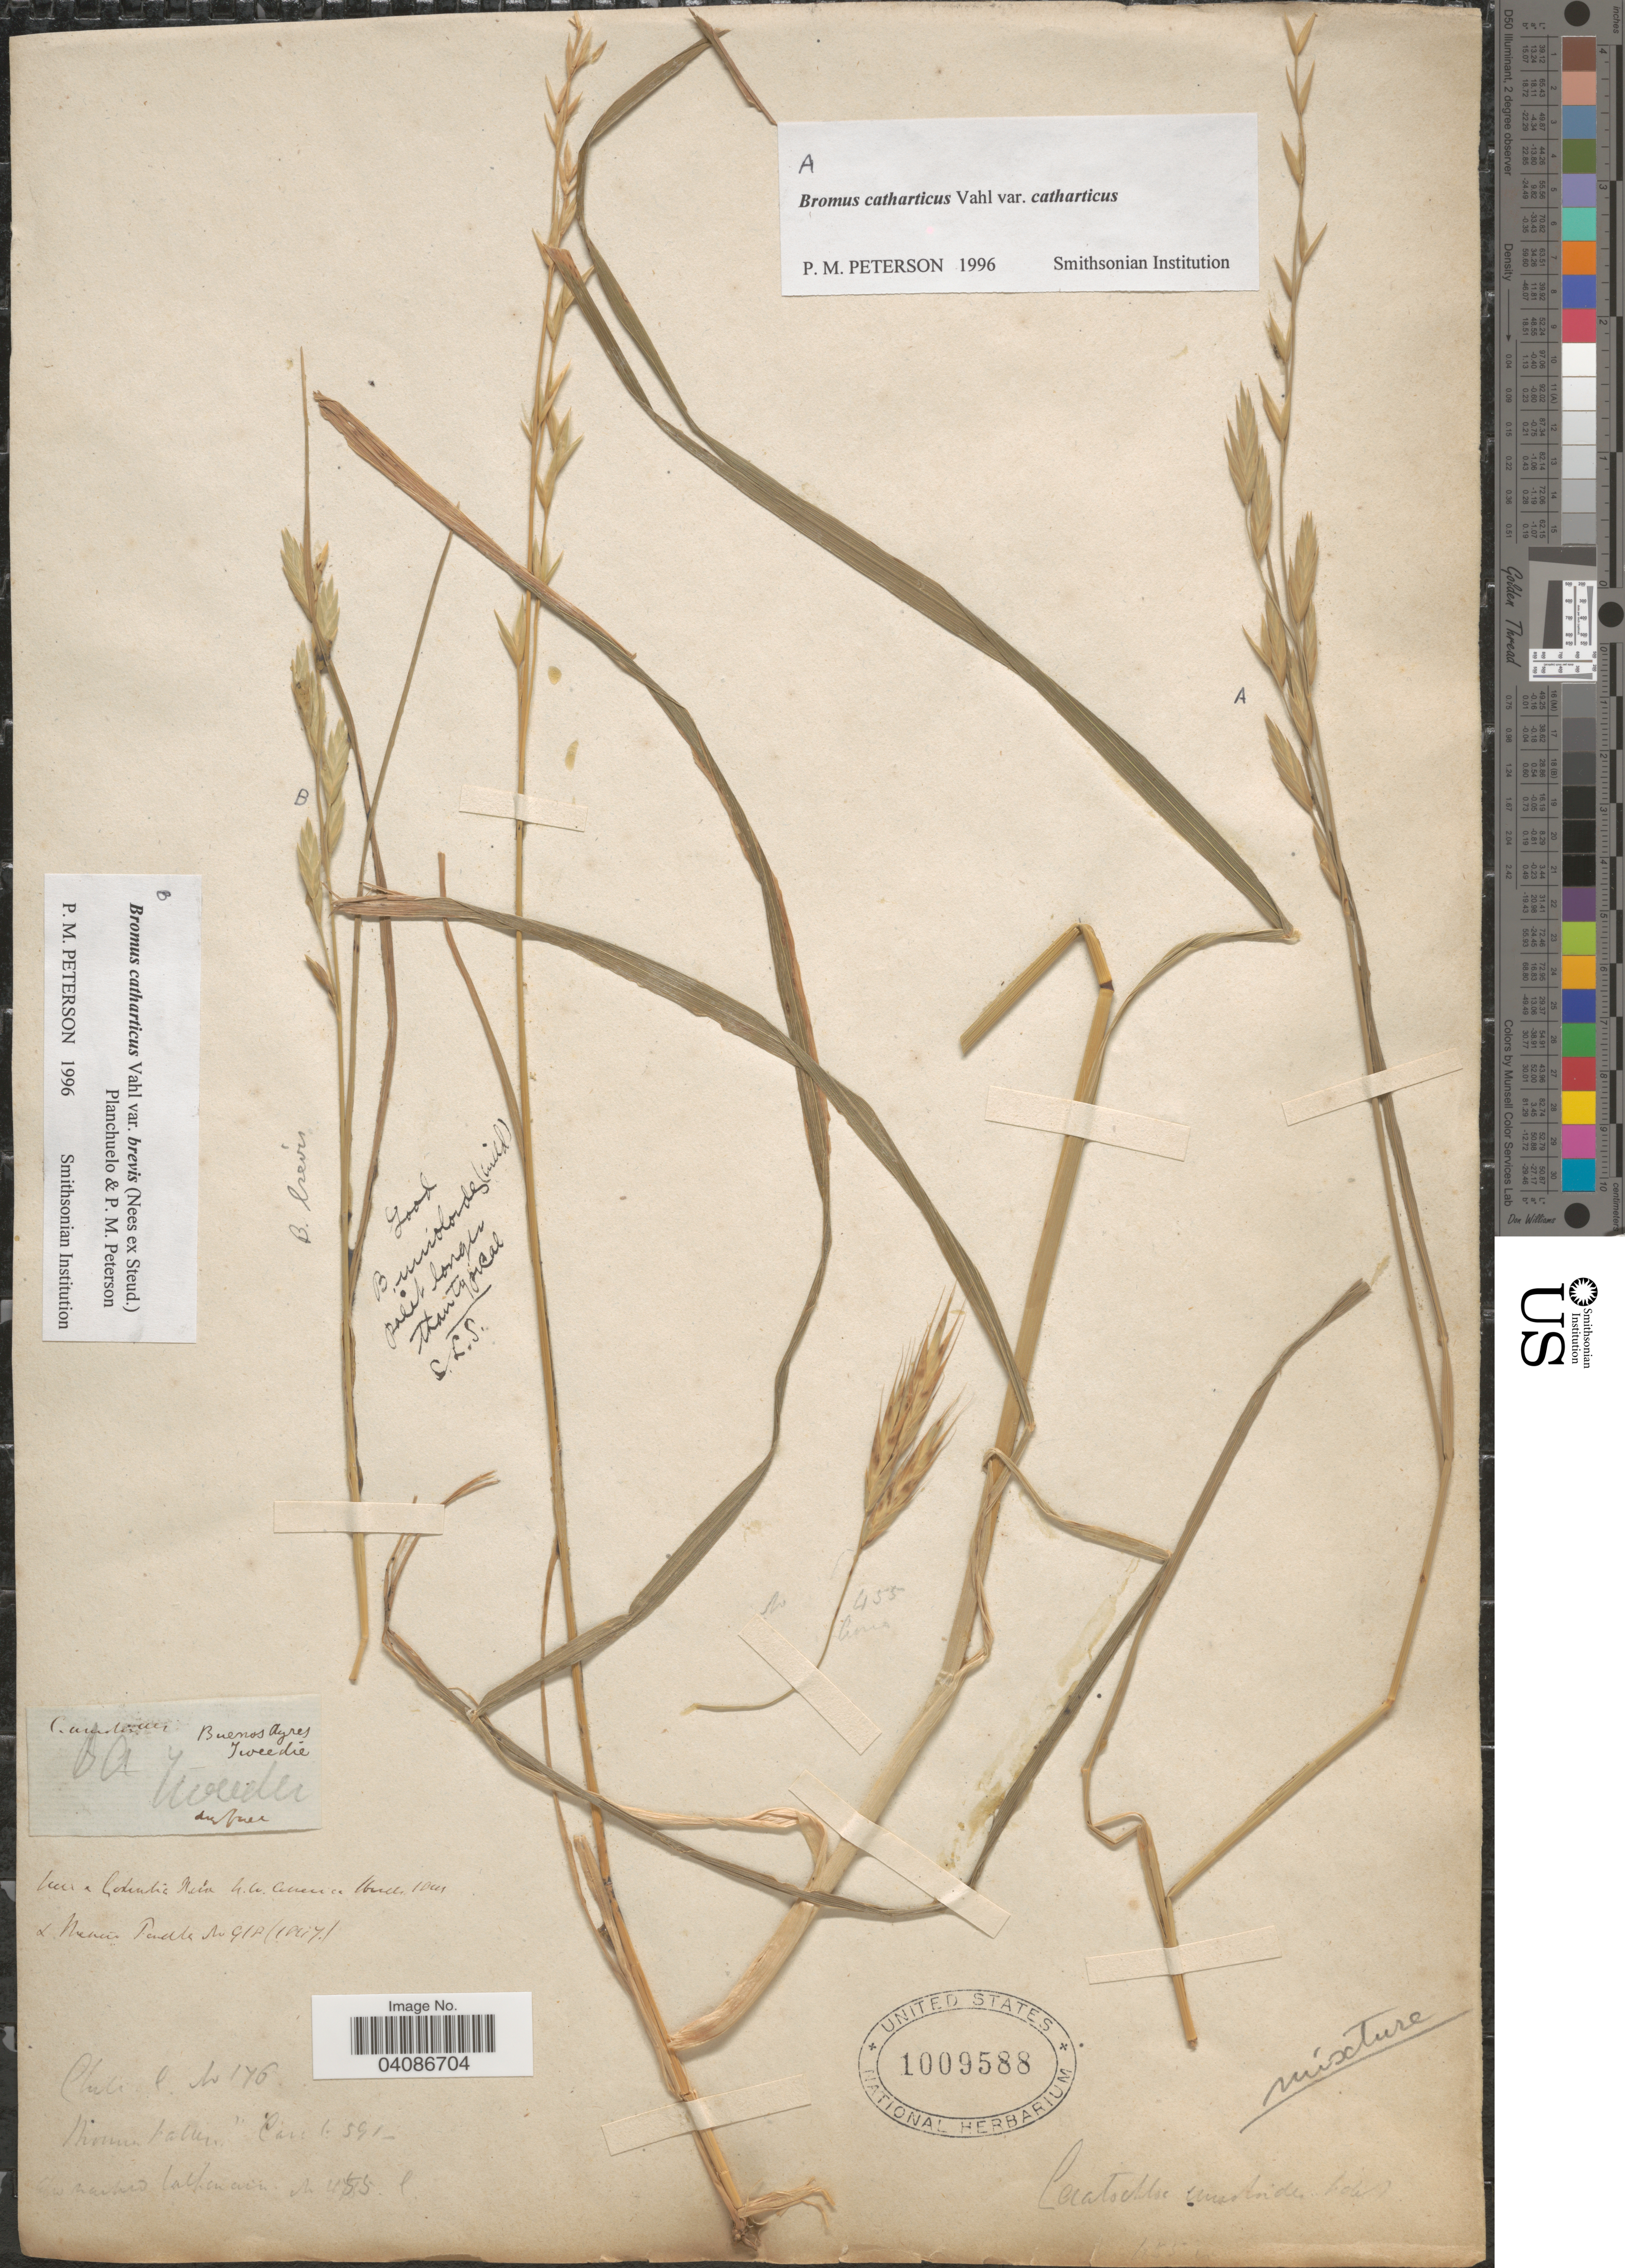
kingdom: Plantae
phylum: Tracheophyta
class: Liliopsida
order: Poales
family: Poaceae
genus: Bromus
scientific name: Bromus catharticus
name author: Vahl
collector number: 176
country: Argentina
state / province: Buenos Aires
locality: Buenos Ayres.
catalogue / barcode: US 1009588